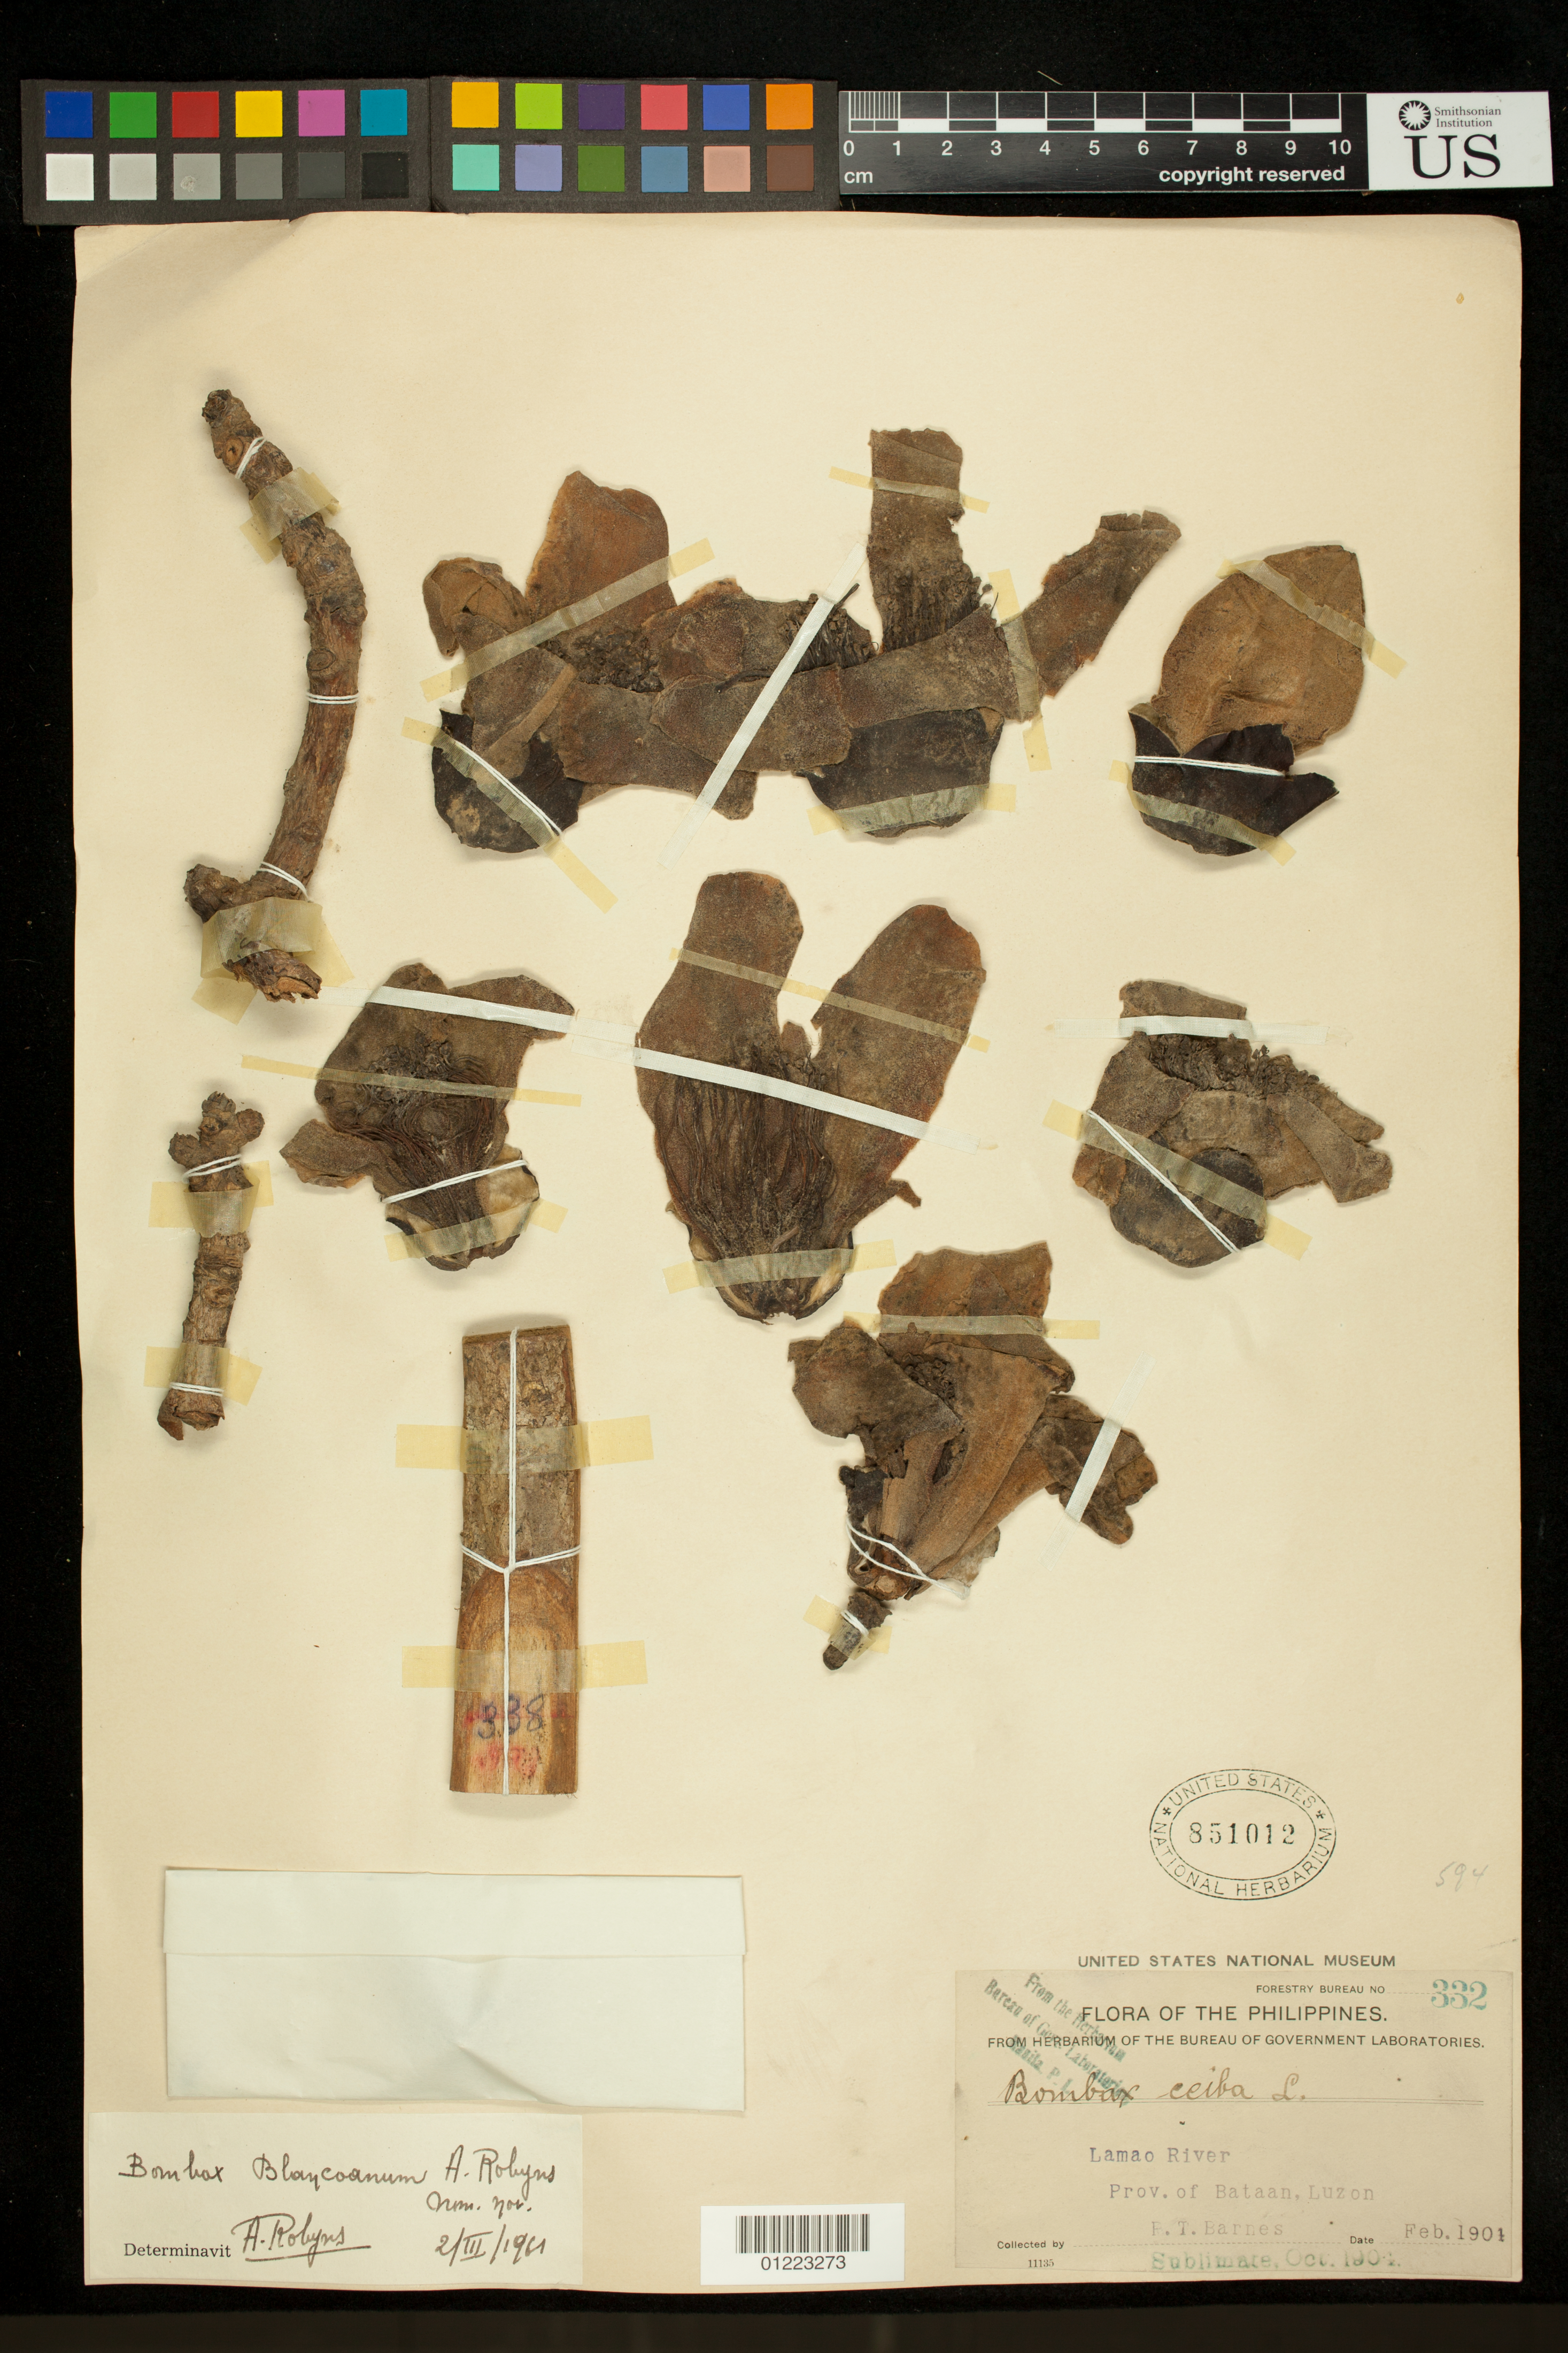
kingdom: Plantae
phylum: Tracheophyta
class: Magnoliopsida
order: Malvales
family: Malvaceae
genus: Bombax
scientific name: Bombax blancoanum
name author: A. Robyns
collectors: P. Barnes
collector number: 332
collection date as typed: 1904-02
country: Philippines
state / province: Central Luzon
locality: Lamao River, Prov. of Bataan, Luzon.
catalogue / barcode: US 851012